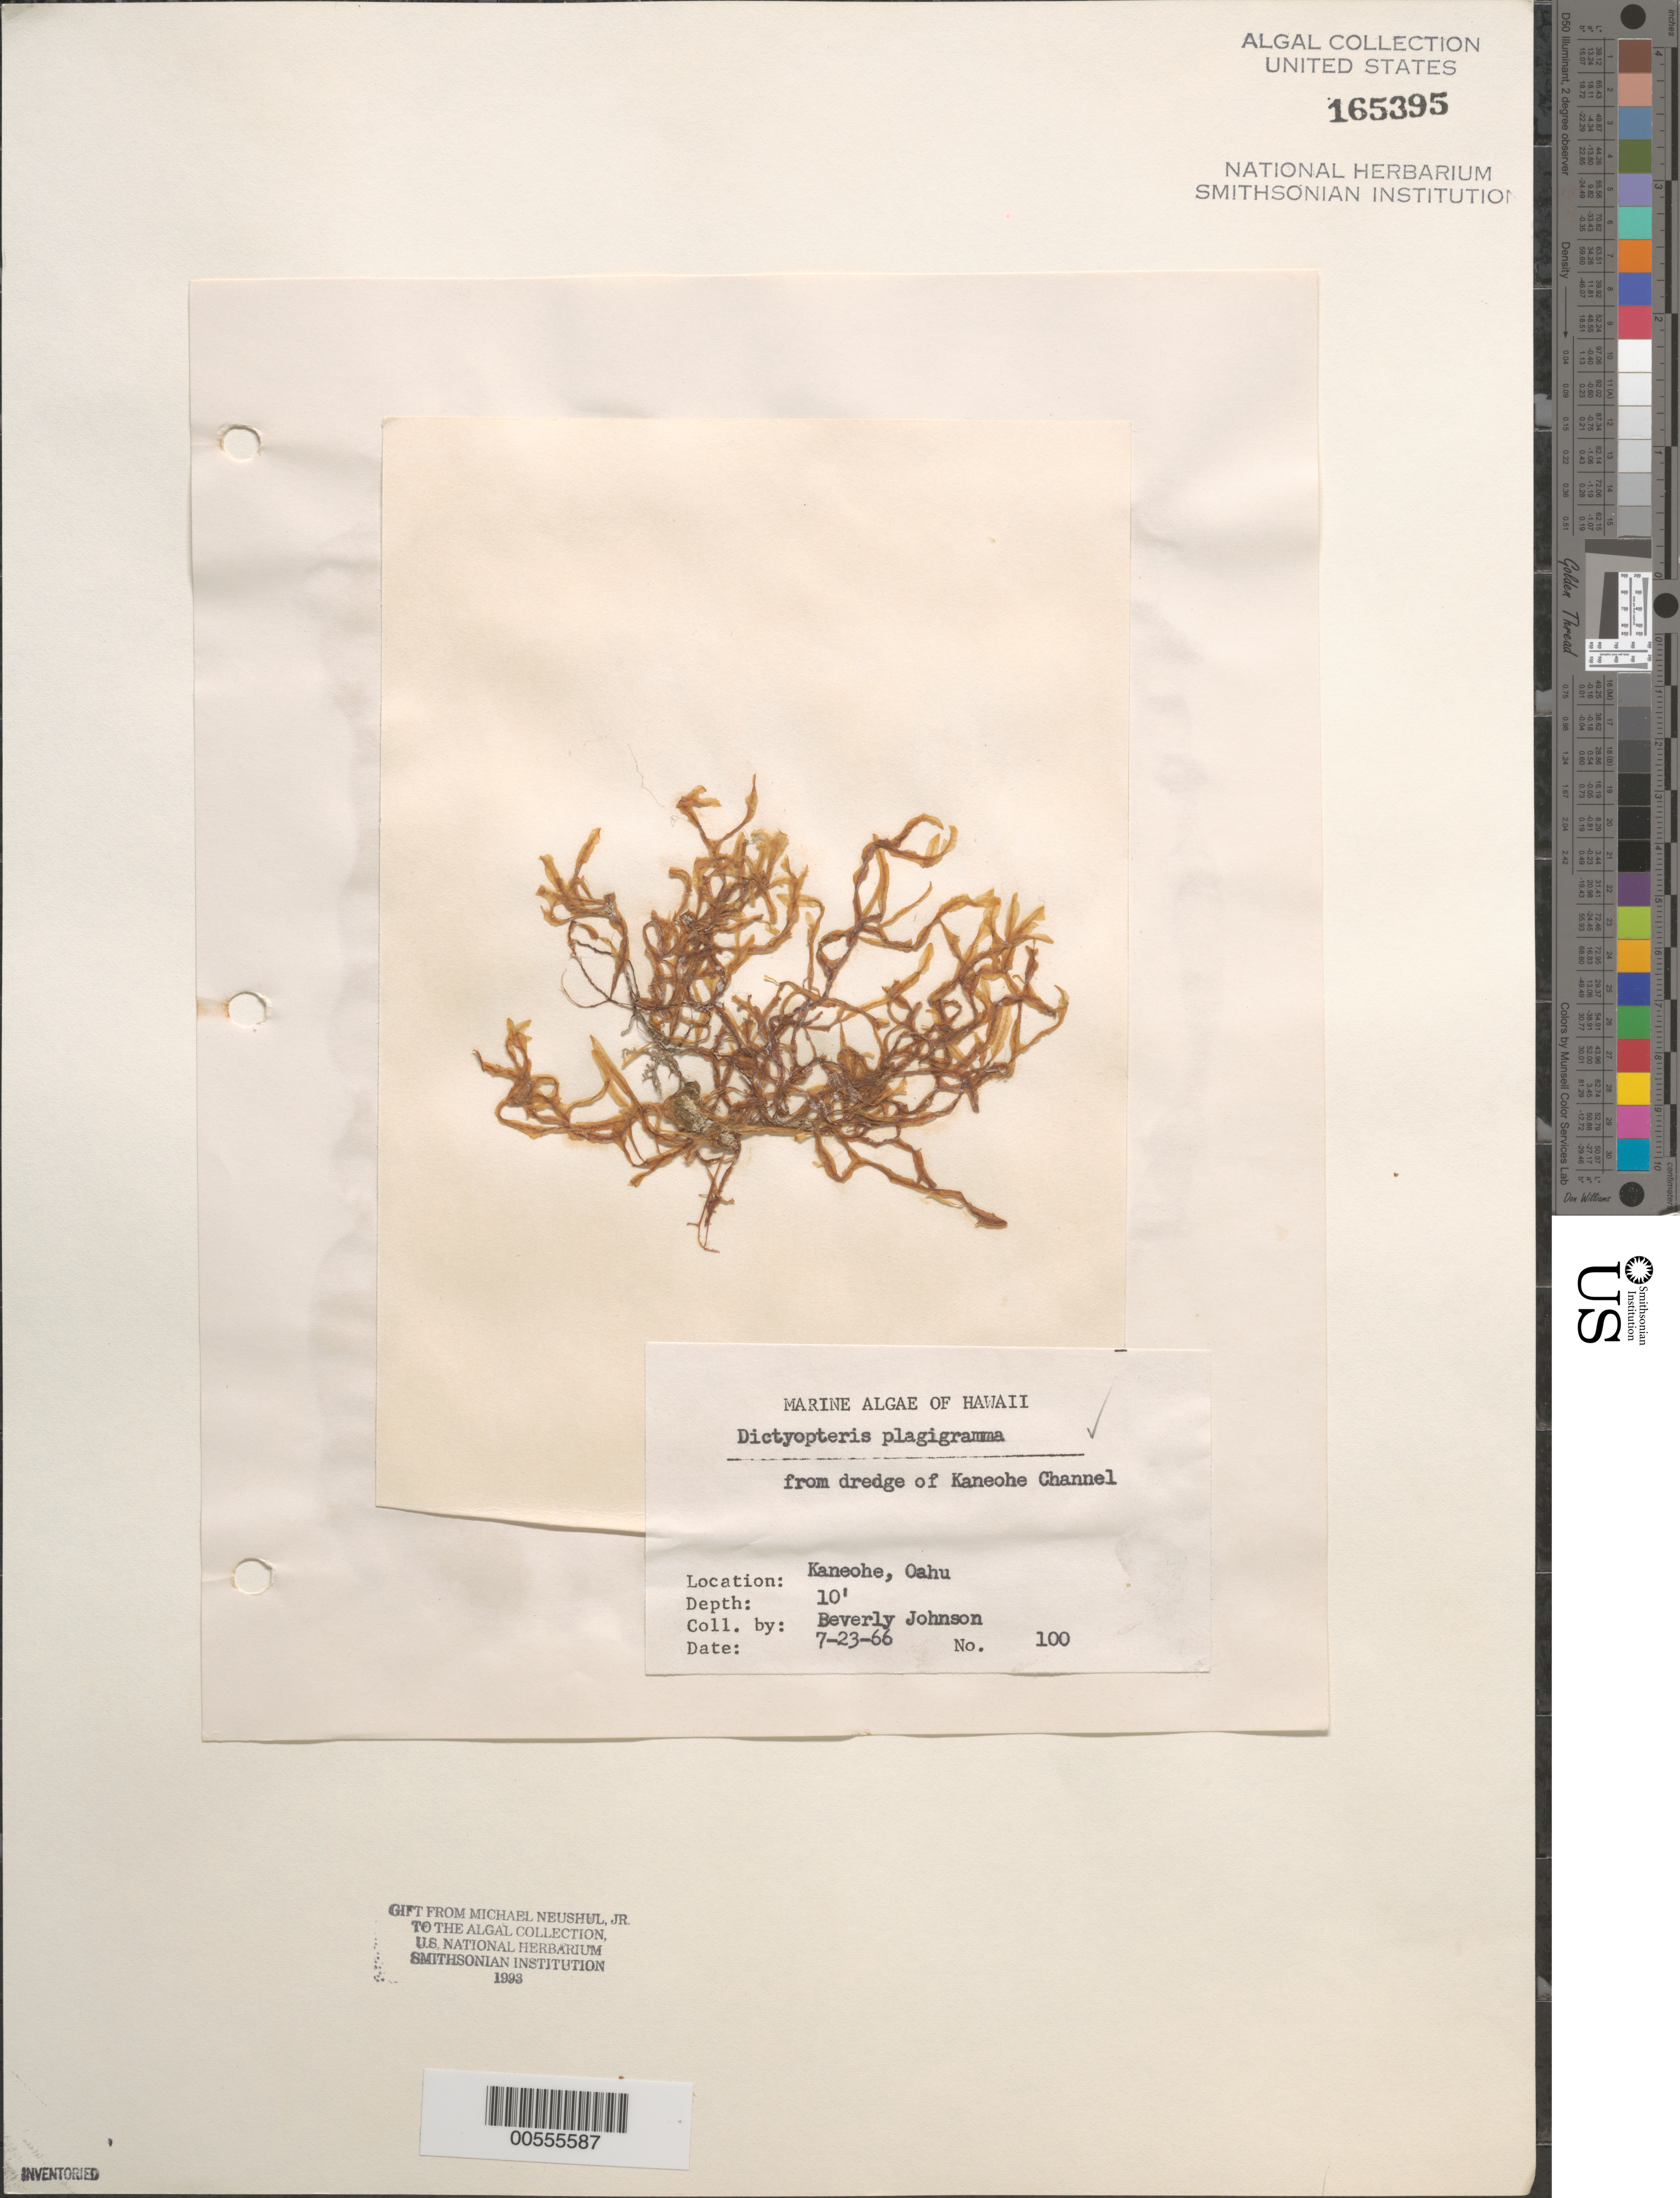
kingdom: Chromista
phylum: Ochrophyta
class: Phaeophyceae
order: Dictyotales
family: Dictyotaceae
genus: Dictyopteris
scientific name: Dictyopteris plagiogramma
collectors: B. Johnson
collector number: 100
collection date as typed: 23 Jul 1966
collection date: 1966-07-23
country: United States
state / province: Hawaii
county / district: Honolulu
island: Oahu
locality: Kaneohe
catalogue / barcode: US 165395